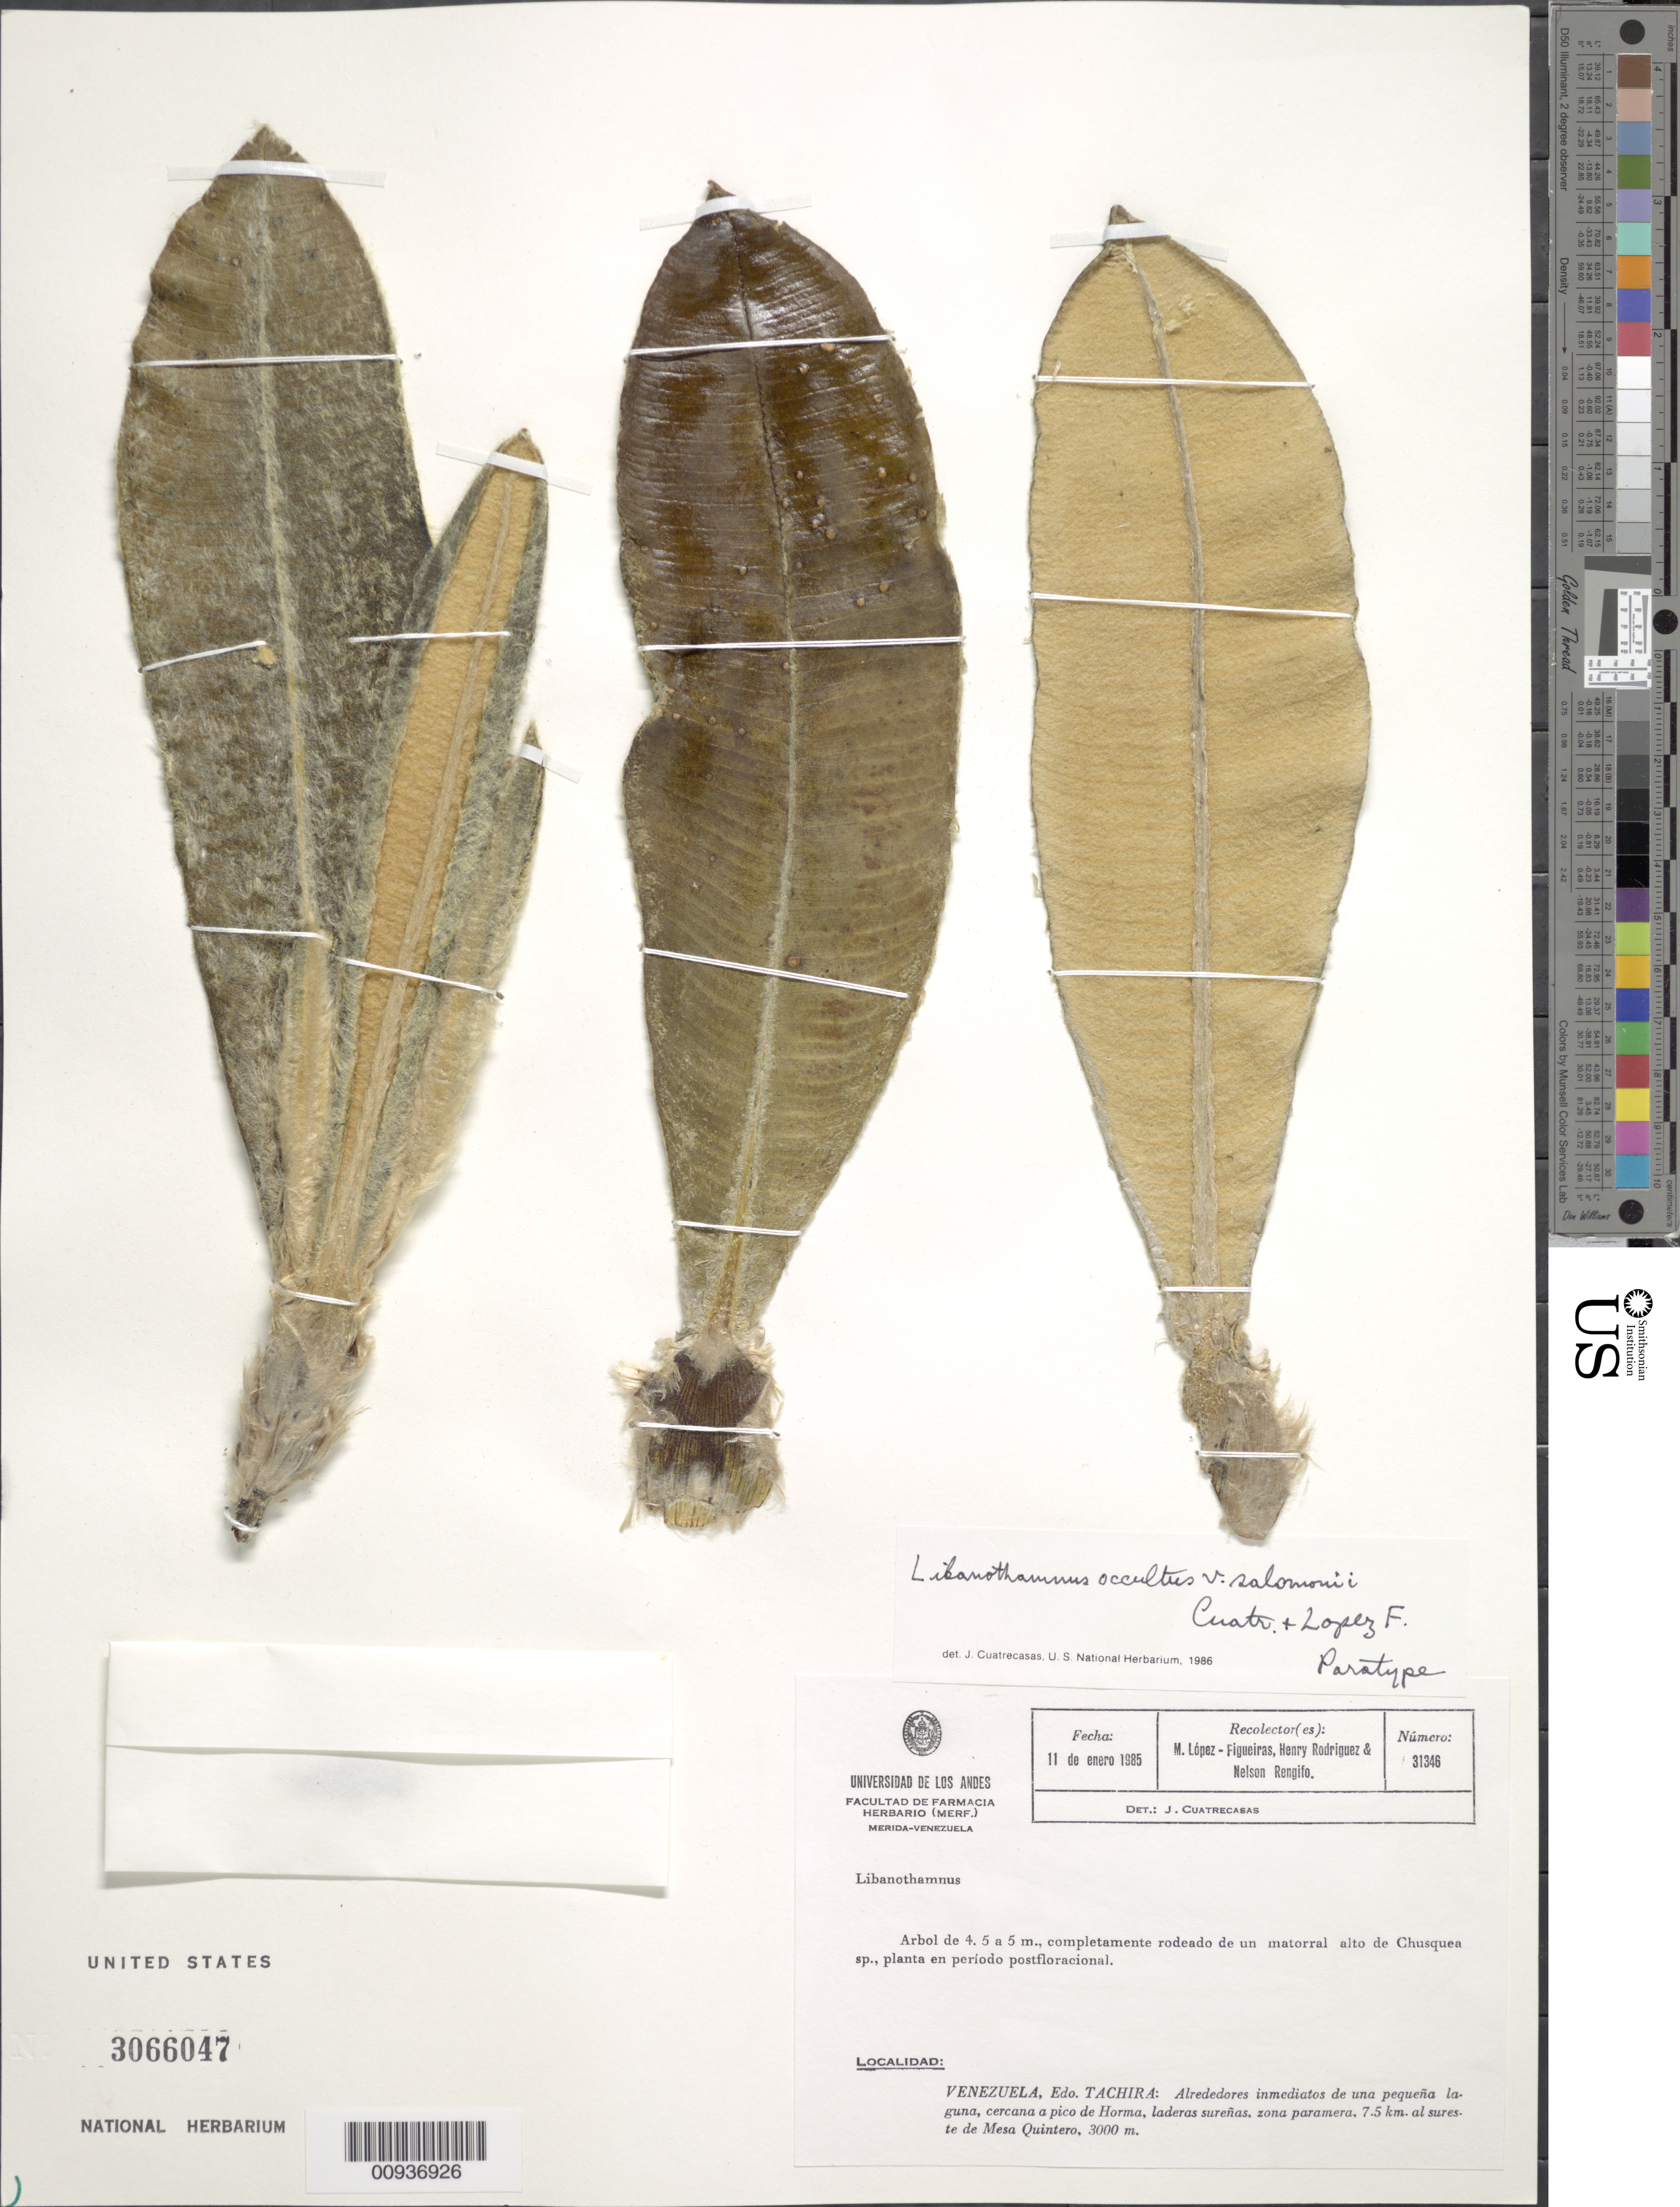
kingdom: Plantae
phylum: Tracheophyta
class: Magnoliopsida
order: Asterales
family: Asteraceae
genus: Libanothamnus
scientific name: Libanothamnus occultus subsp. occultus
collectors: M. López Figueiras, H. A. Rodriguez & N. Rengifo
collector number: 31346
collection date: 1985-01-11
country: Venezuela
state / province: Tachira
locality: Alrededores immediatos de una pequena laguna, cercana a pico de Horm, laderas surenas, zona paramera, 7.5 km al sureste de Mesa Quintero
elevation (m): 3000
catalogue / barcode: US 3066047